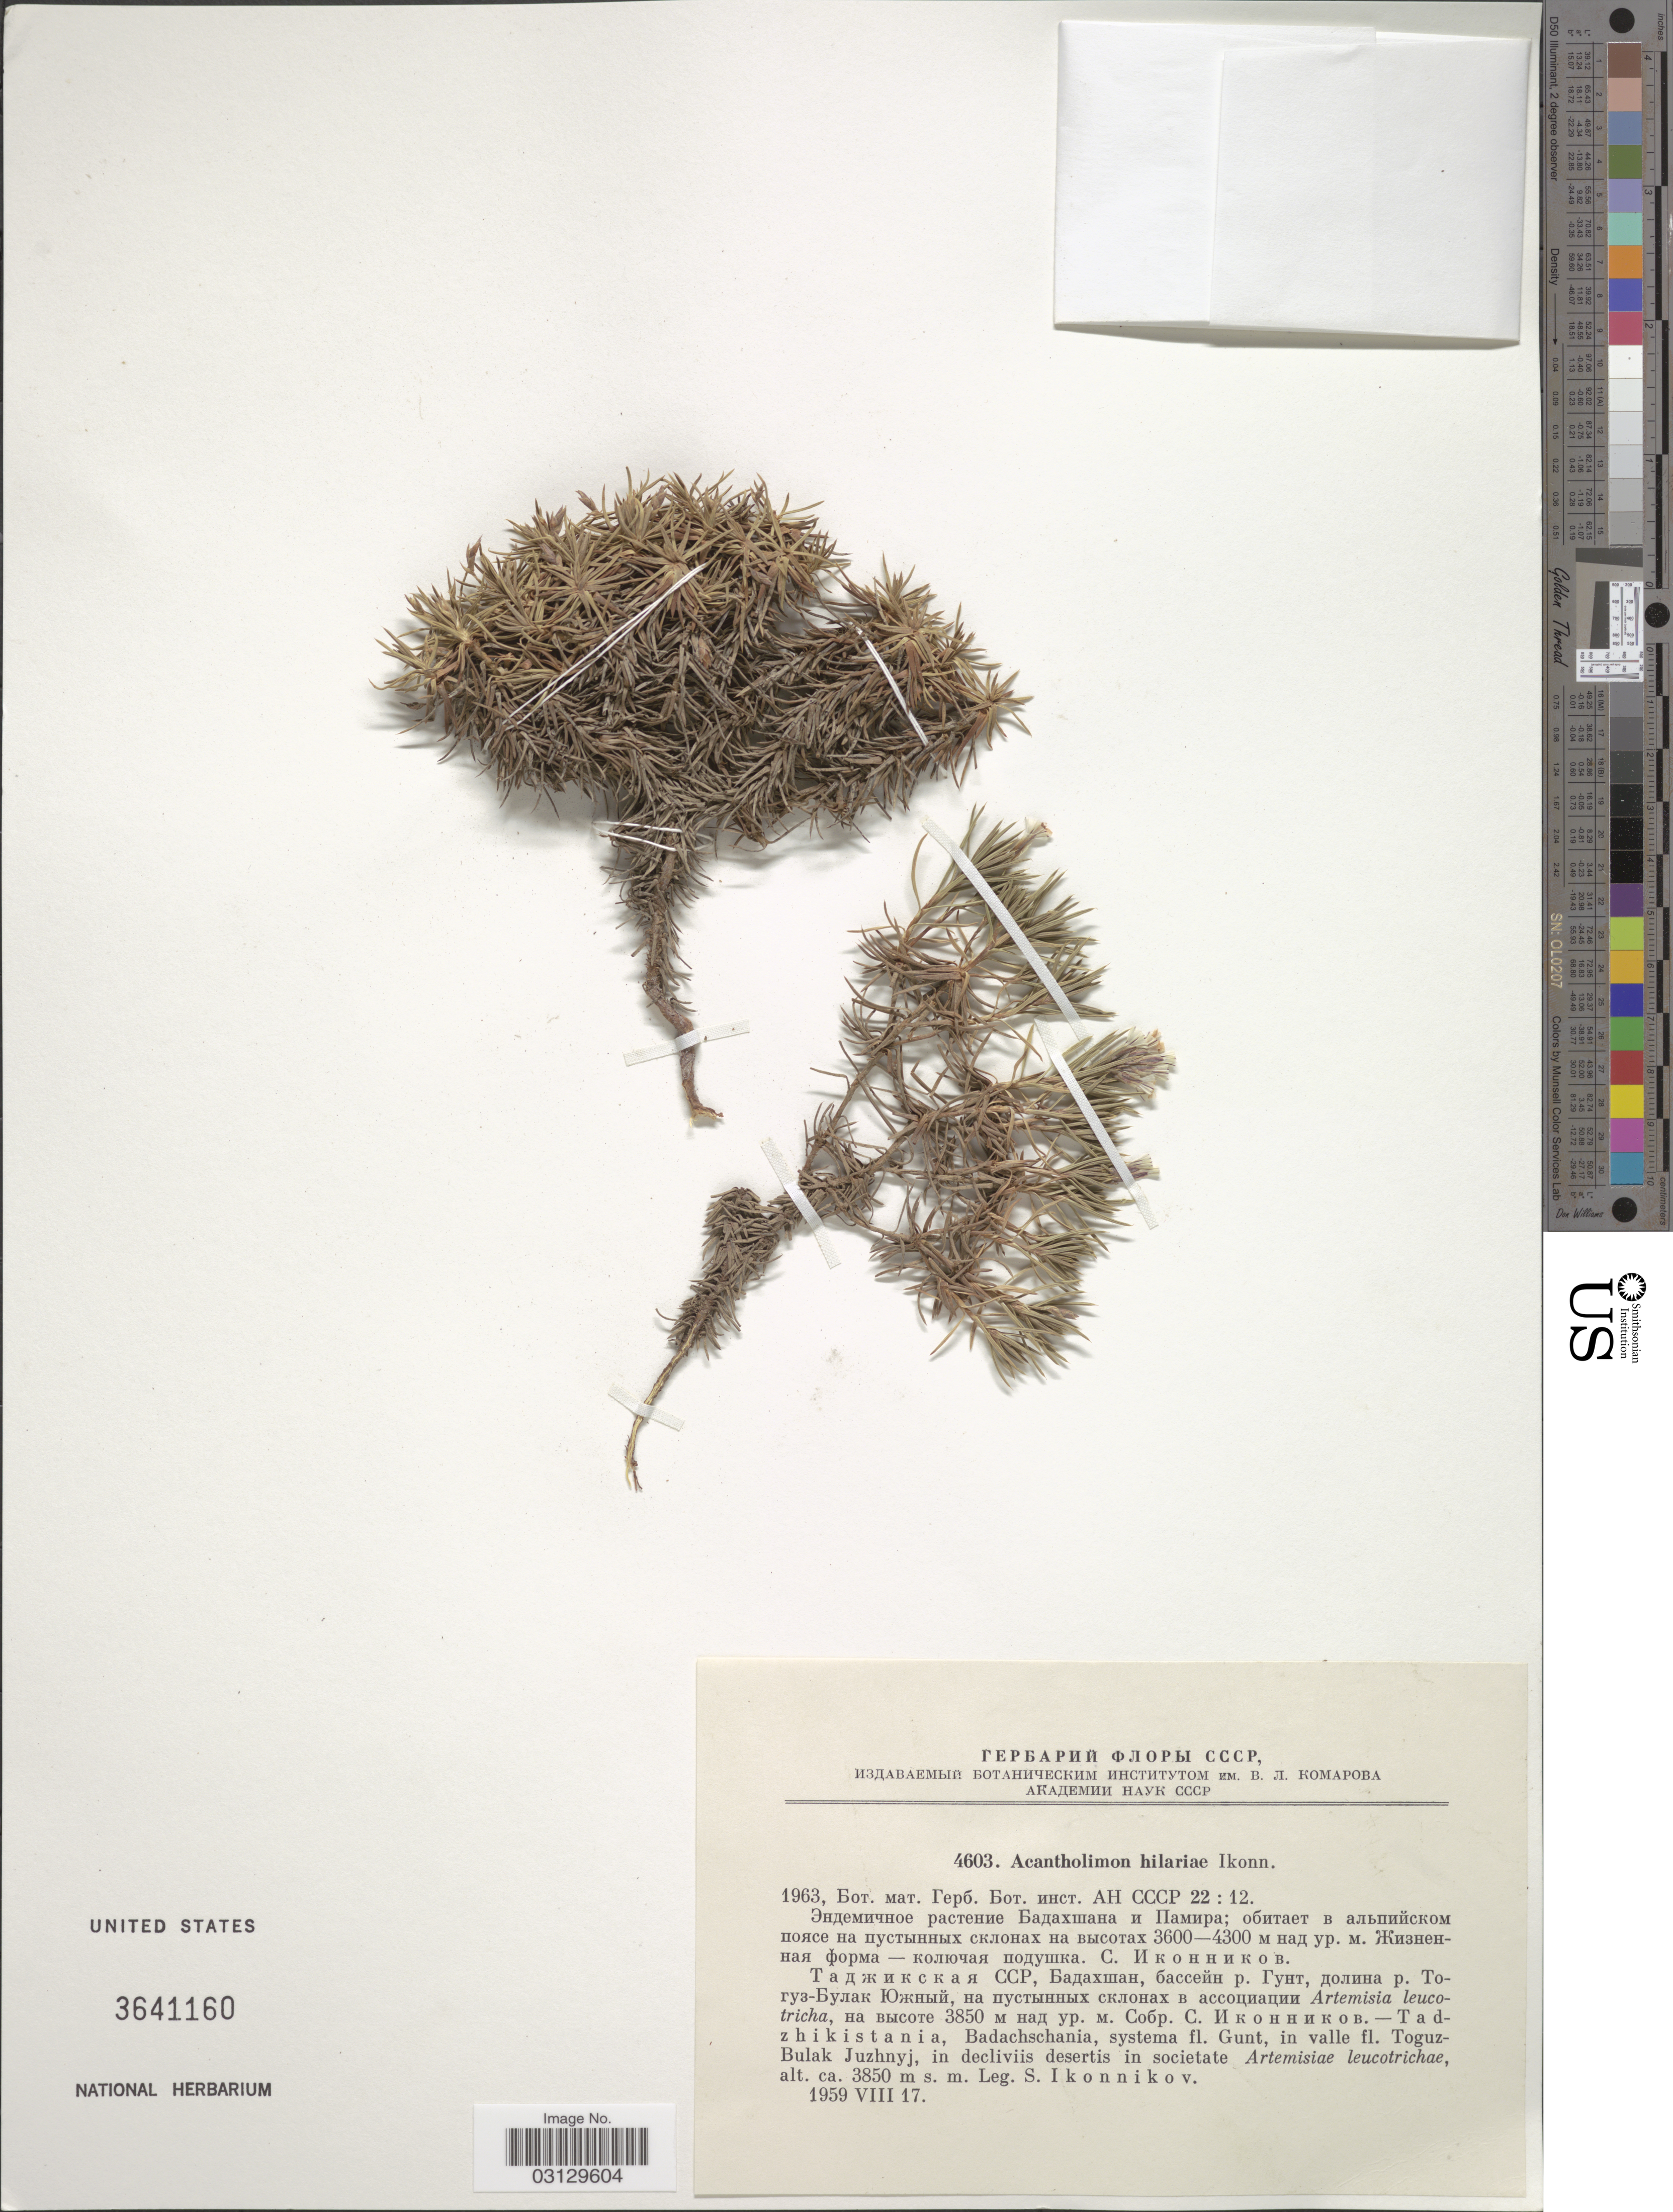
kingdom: Plantae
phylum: Tracheophyta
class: Magnoliopsida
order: Caryophyllales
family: Plumbaginaceae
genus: Acantholimon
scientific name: Acantholimon hilariae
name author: Ikonn.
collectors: S. Ikonnikov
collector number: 4603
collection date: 1959-08-17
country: Tajikistan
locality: Tadzhikistania, Badachschania, systema fl. Gunt, in valle fl. Toguz-Bulak Juzhnyj.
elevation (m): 3850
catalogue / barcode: US 3641160